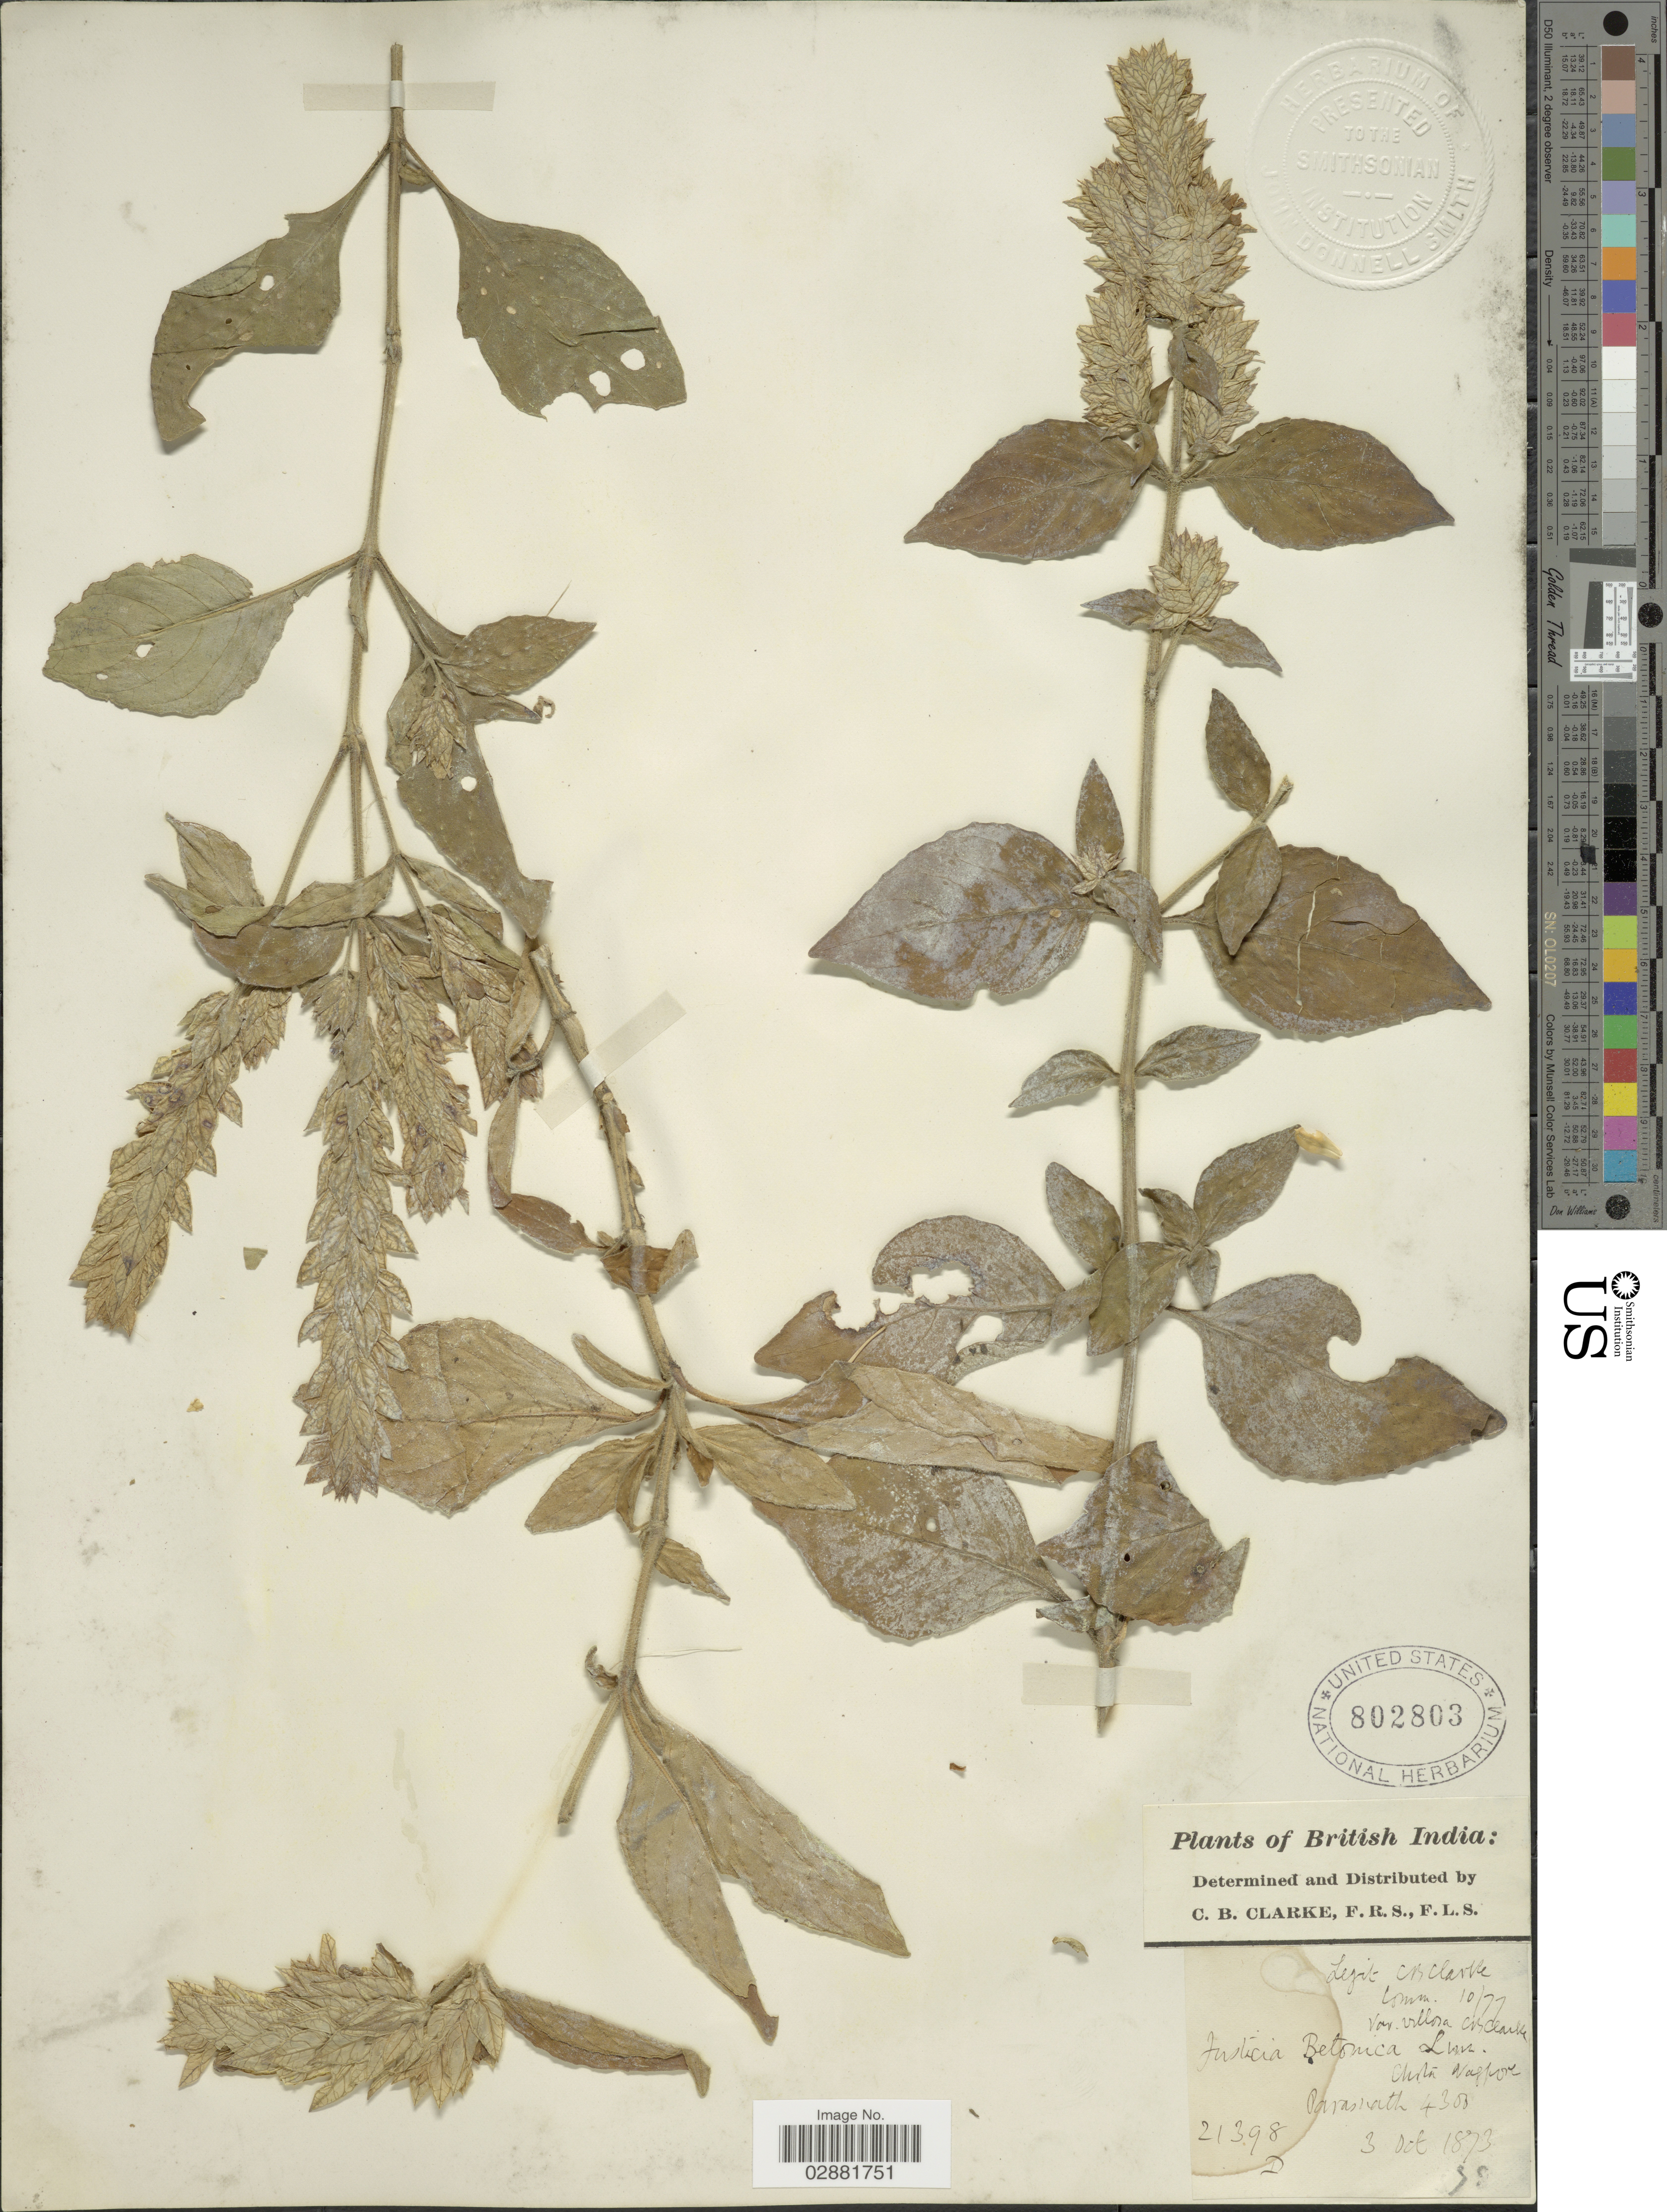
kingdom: Plantae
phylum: Tracheophyta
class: Magnoliopsida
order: Lamiales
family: Acanthaceae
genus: Justicia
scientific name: Justicia betonica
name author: L.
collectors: C. B. Clarke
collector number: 21398D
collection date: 1873-10-03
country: India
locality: British India, Parasnath.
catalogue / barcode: US 802803